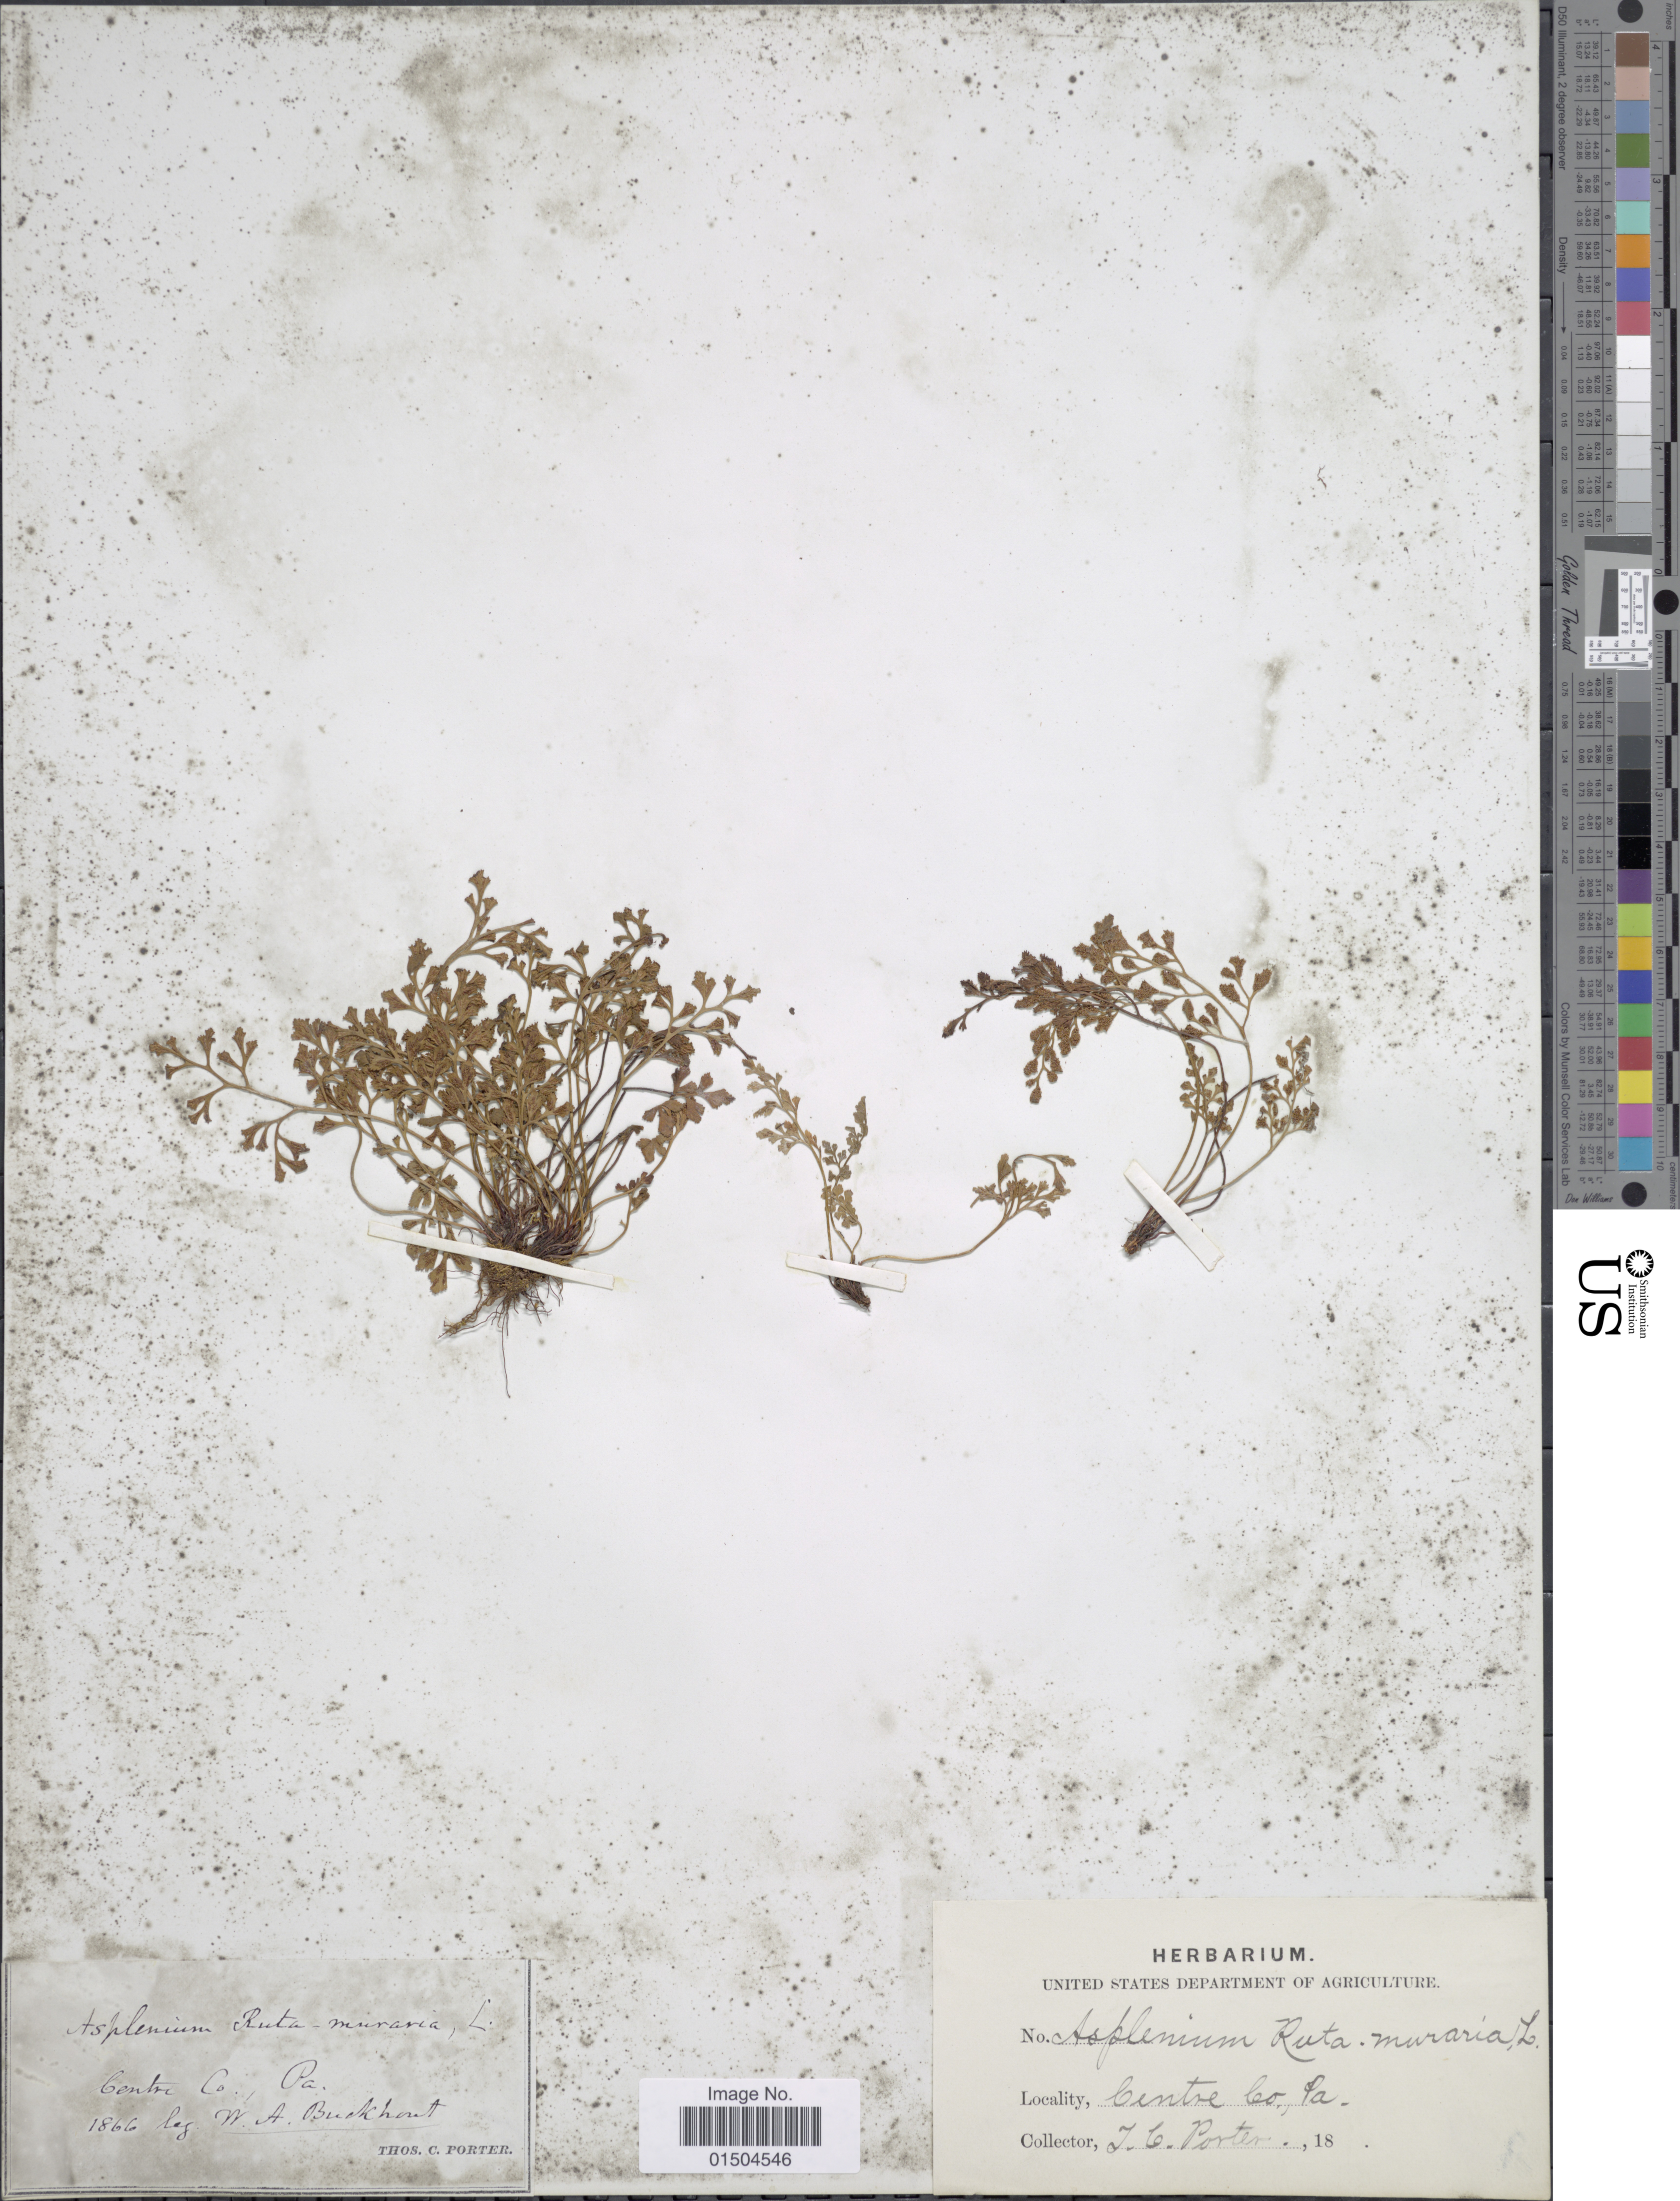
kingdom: Plantae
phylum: Tracheophyta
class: Polypodiopsida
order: Polypodiales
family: Aspleniaceae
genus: Asplenium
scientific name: Asplenium ruta-muraria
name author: L.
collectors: W. Buckhout & T. C. Porter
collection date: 1866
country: United States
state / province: Pennsylvania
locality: Centre Co.